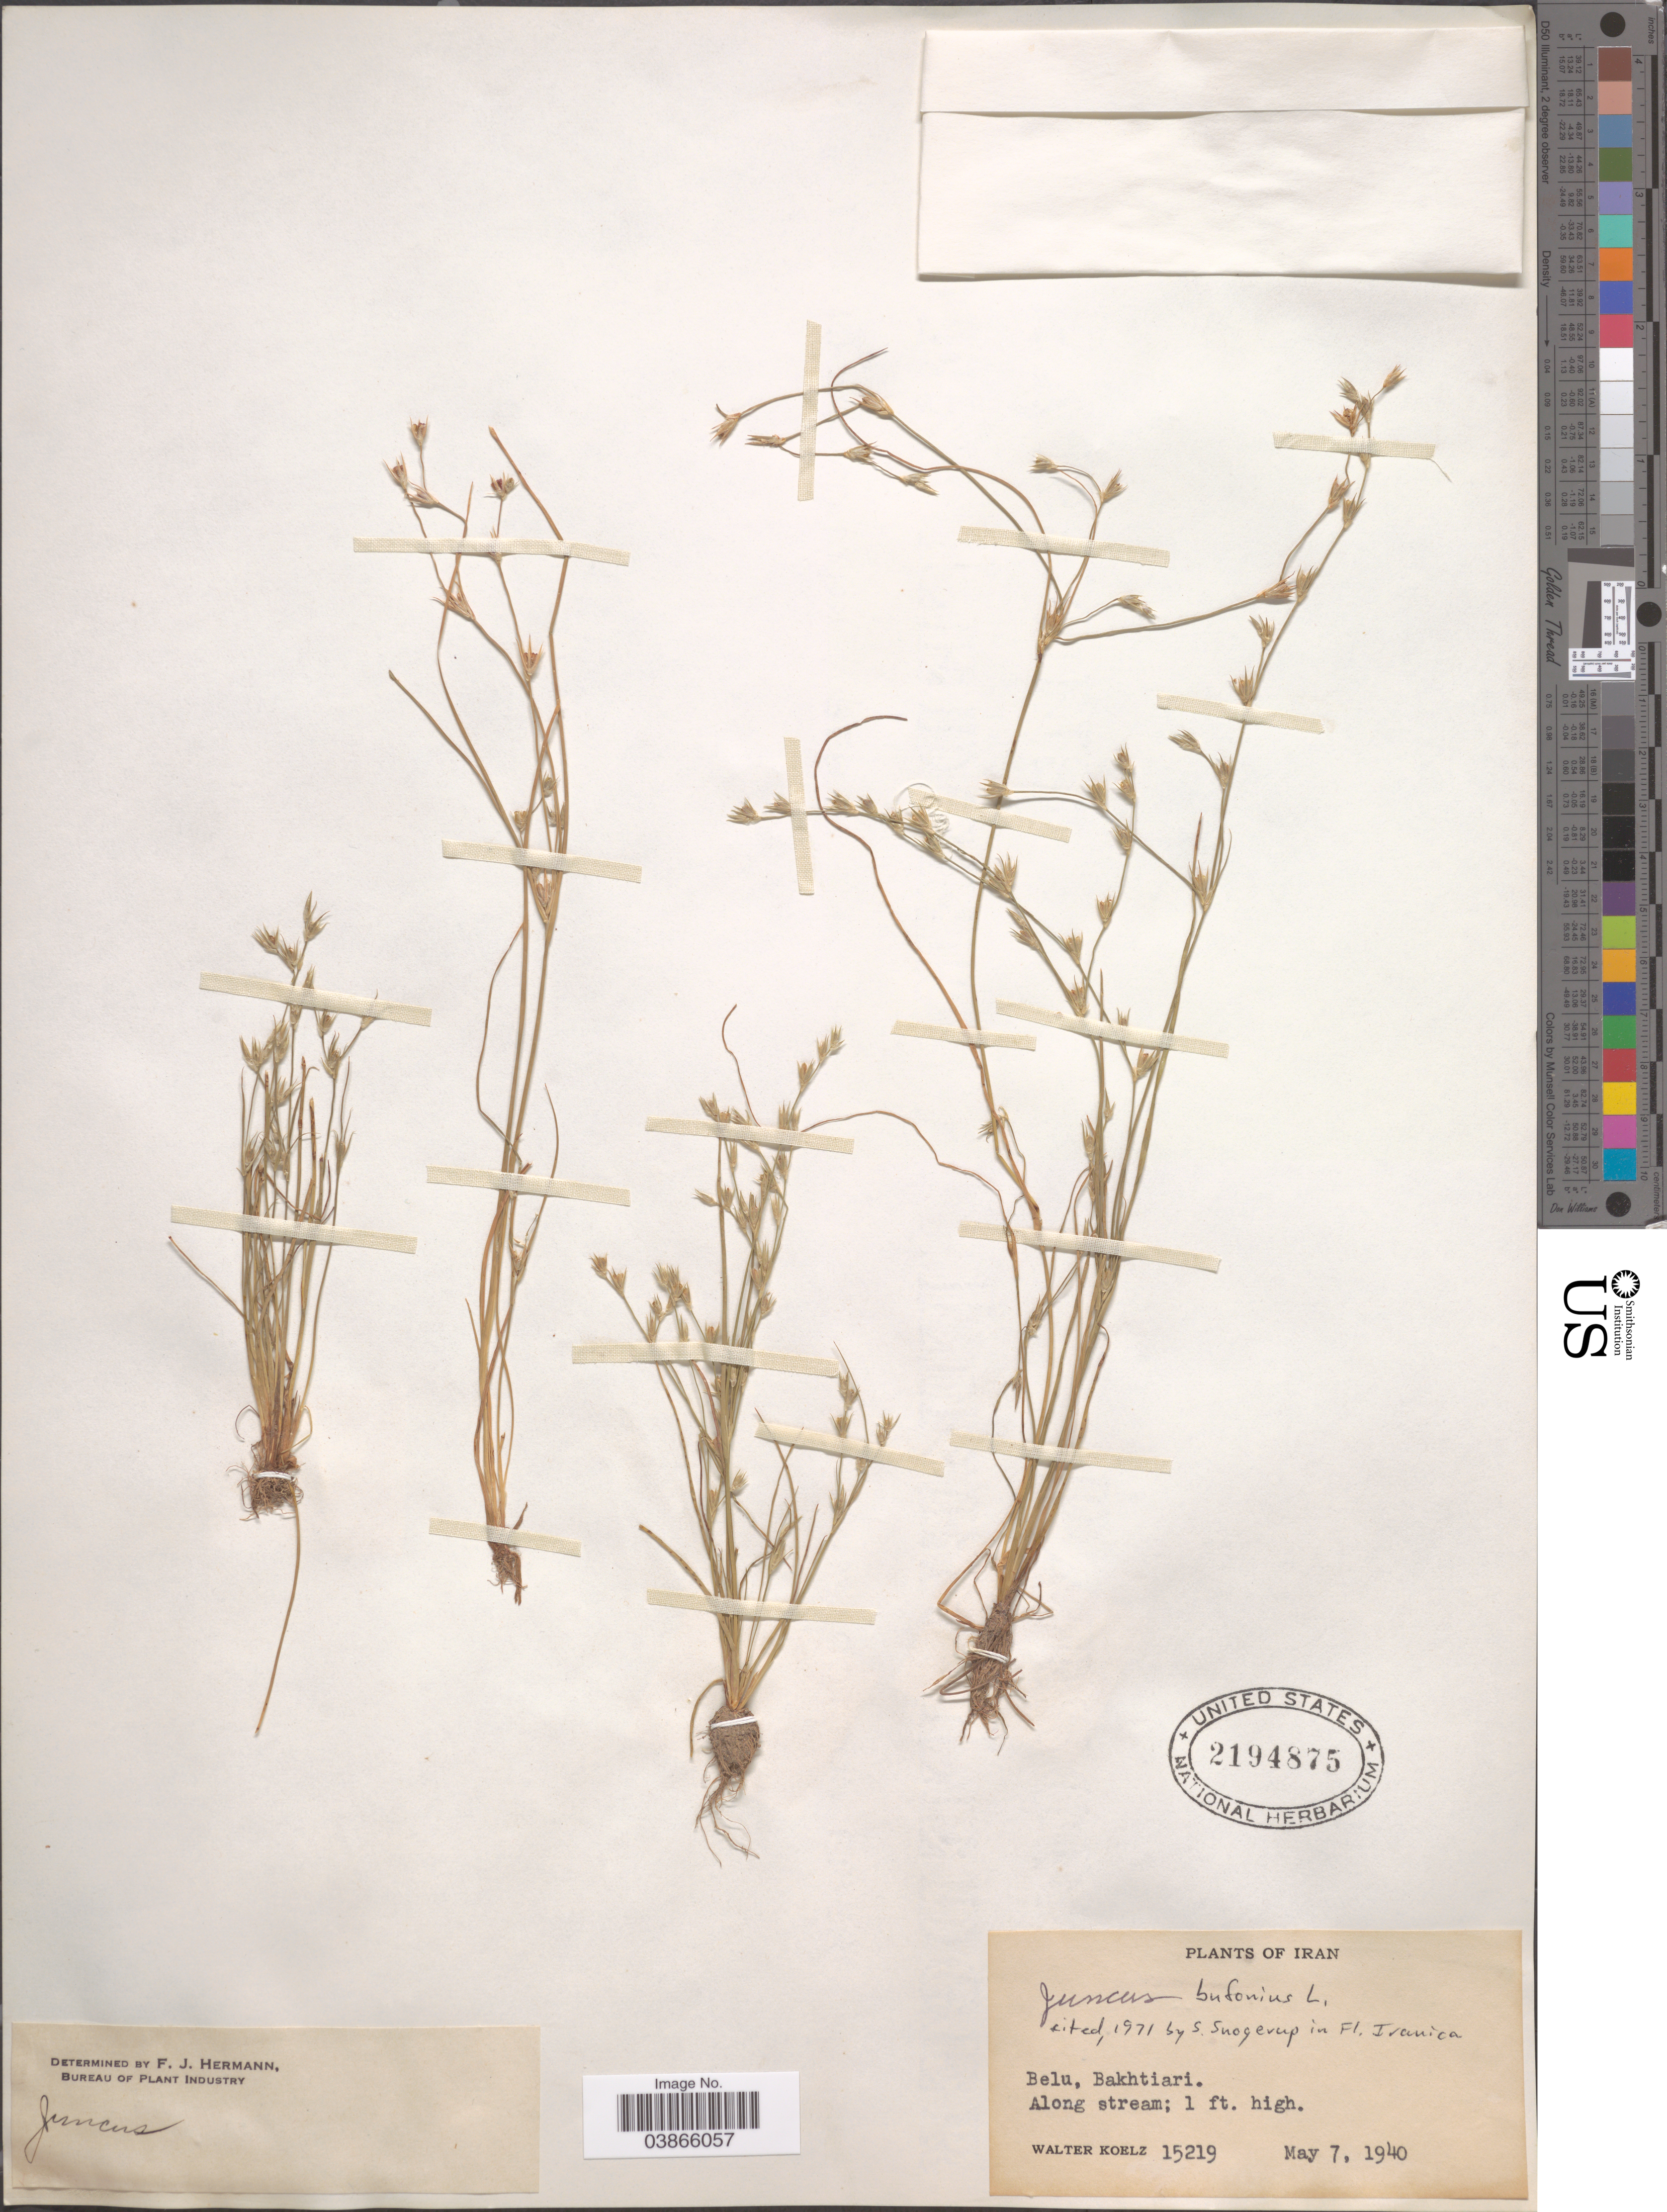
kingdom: Plantae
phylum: Tracheophyta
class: Liliopsida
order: Poales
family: Juncaceae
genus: Juncus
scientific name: Juncus bufonius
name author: L.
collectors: W. N. Koelz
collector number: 15219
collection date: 1940-05-07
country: Iran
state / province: Chahar Mahaal and Bakhtiari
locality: Belu, Bakhtiari.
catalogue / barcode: US 2194875